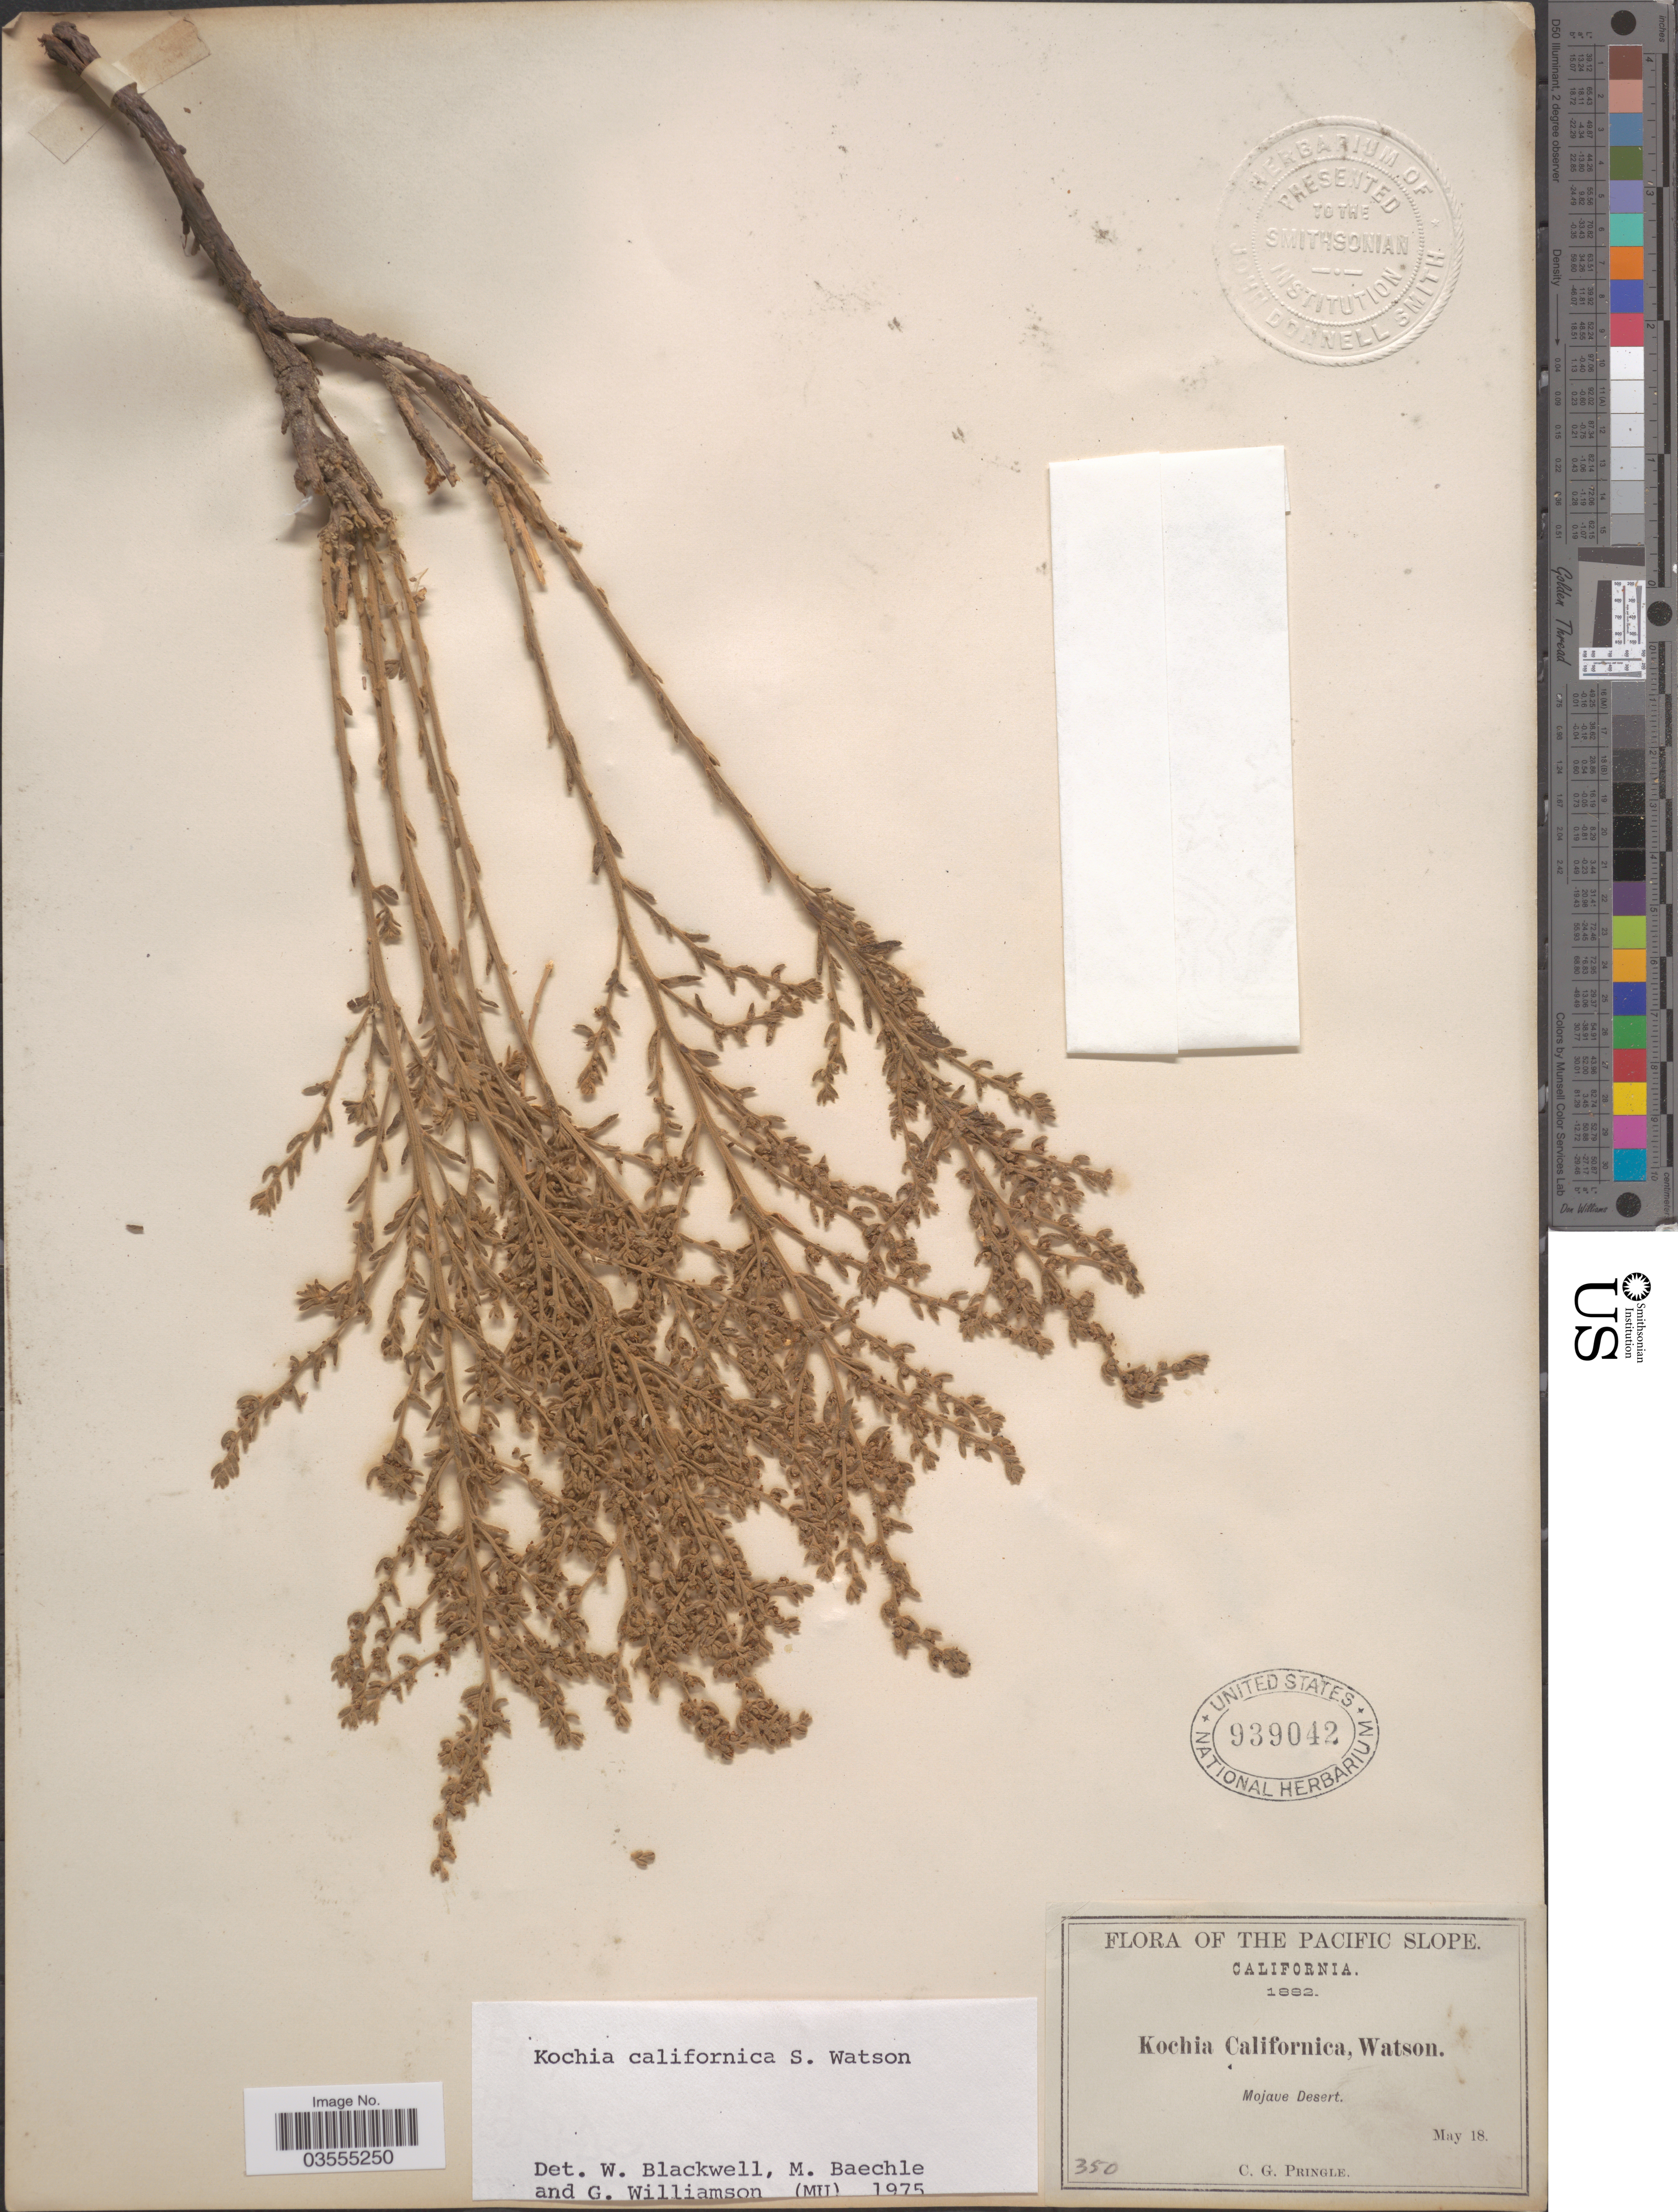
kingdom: Plantae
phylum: Tracheophyta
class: Magnoliopsida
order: Caryophyllales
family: Amaranthaceae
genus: Neokochia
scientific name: Neokochia californica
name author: (S. Watson) G.L. Chu & S.C. Sand.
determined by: U.S. National Herbarium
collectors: C. G. Pringle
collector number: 350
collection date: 1882-05-18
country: United States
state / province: California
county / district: San Bernardino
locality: The Pacific Slope. Mojave Desert.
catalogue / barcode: US 939042